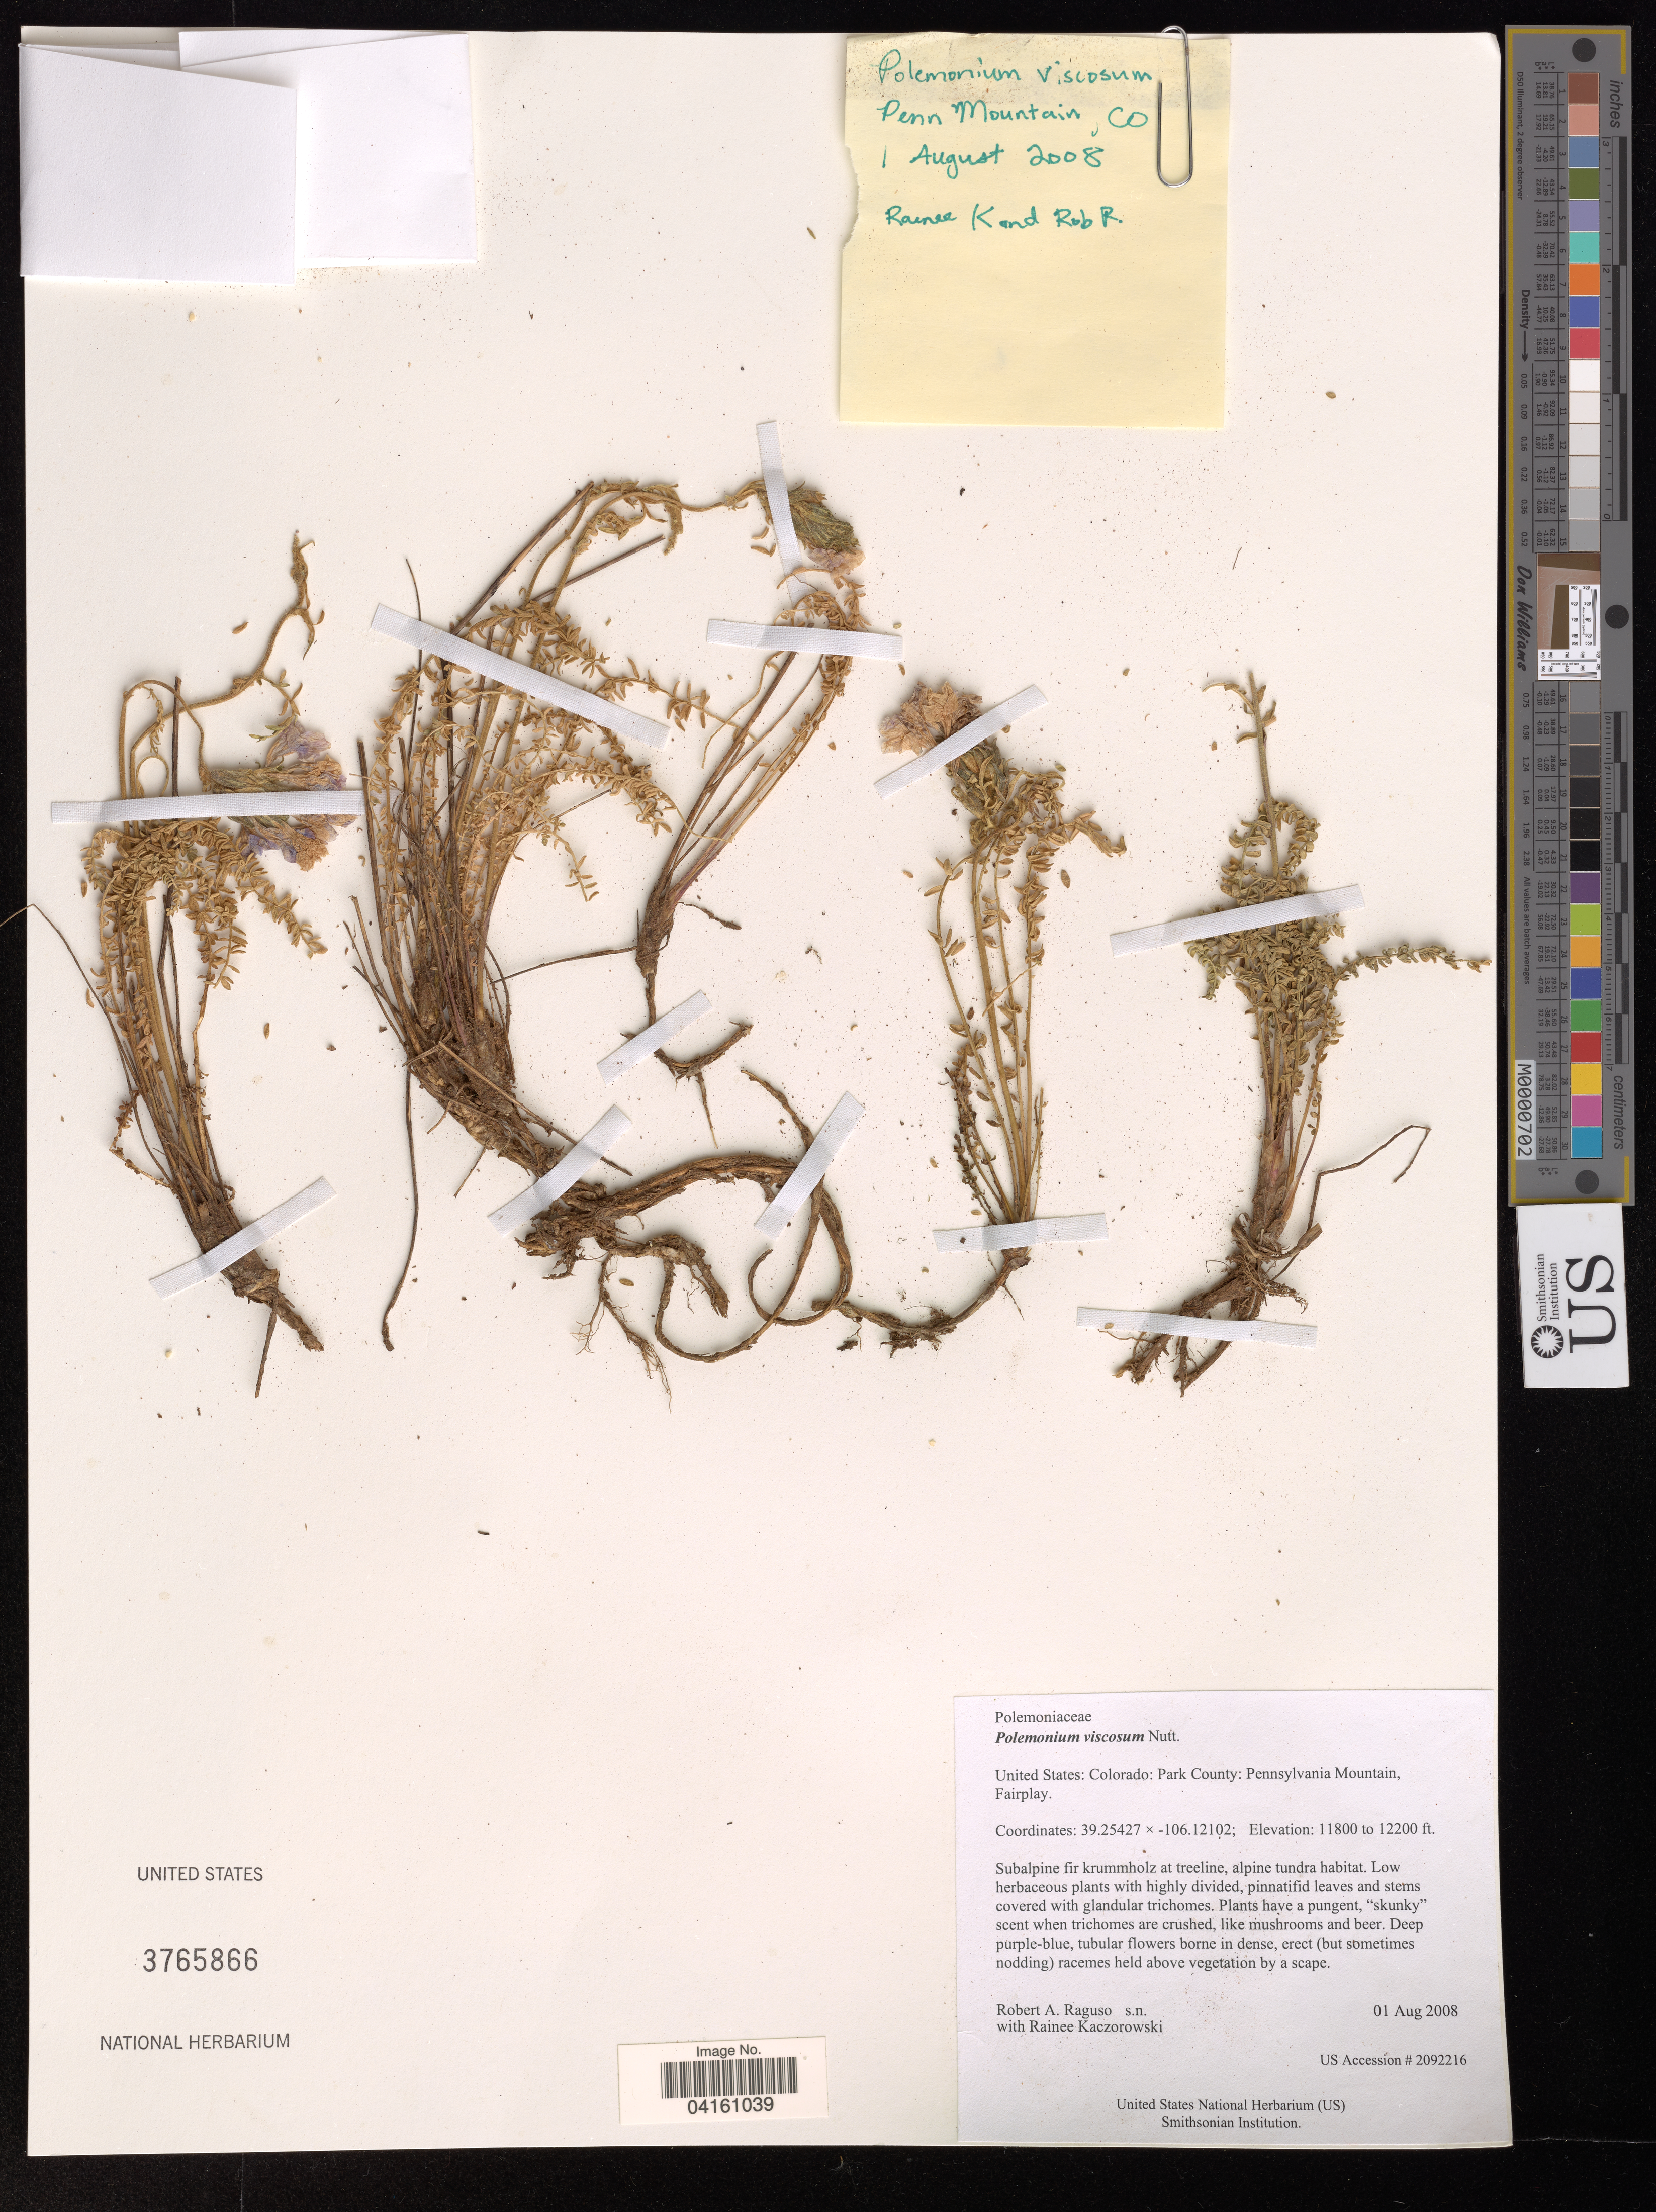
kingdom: Plantae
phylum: Tracheophyta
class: Magnoliopsida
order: Ericales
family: Polemoniaceae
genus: Polemonium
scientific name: Polemonium viscosum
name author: Nutt.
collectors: R. Raguso & R. Kaczorowski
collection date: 2008-08-01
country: United States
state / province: Colorado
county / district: Park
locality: Pennsylvania Mountain, Fairplay.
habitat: Subalpine fir krummholz at treeline, alpine tundra habitat.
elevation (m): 3597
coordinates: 39.25427, -106.12102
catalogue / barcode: US 3765866